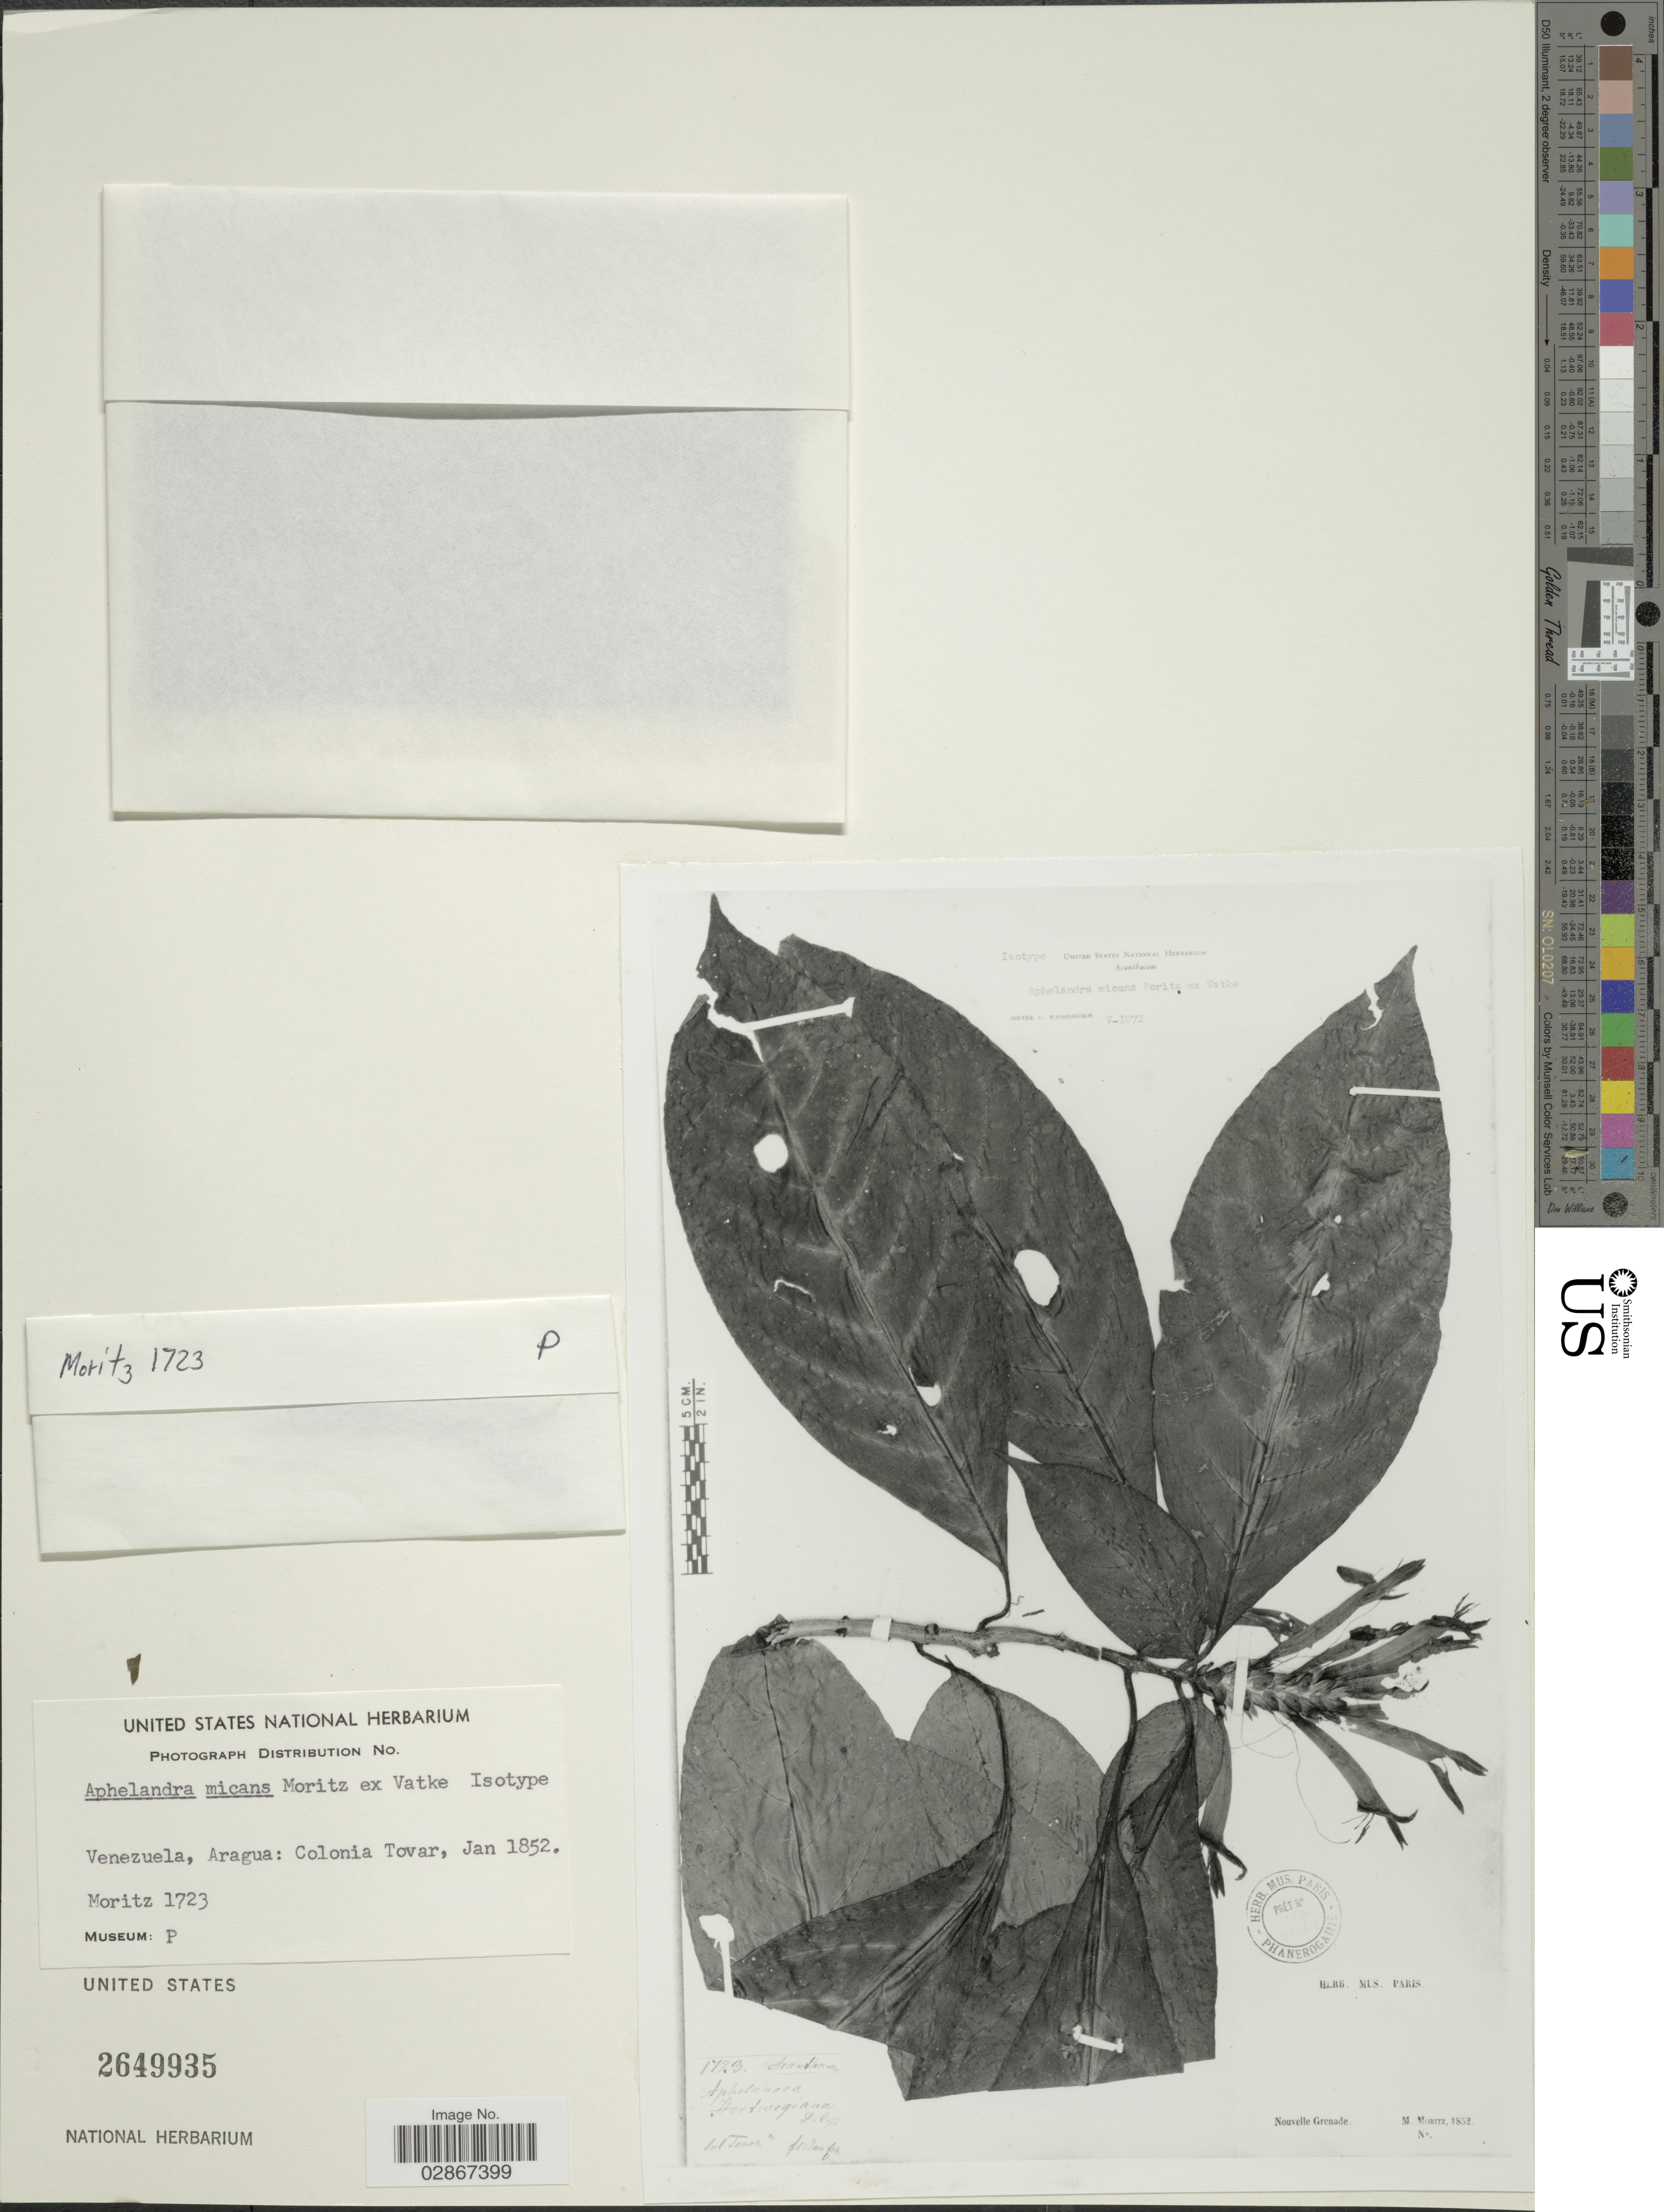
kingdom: Plantae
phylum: Tracheophyta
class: Magnoliopsida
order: Lamiales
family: Acanthaceae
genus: Aphelandra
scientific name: Aphelandra micans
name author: Moritz ex Vatke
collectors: Moritz, --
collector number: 1723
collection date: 1852-01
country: Venezuela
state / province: Aragua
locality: Colonia Tovar.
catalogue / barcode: US 2649935